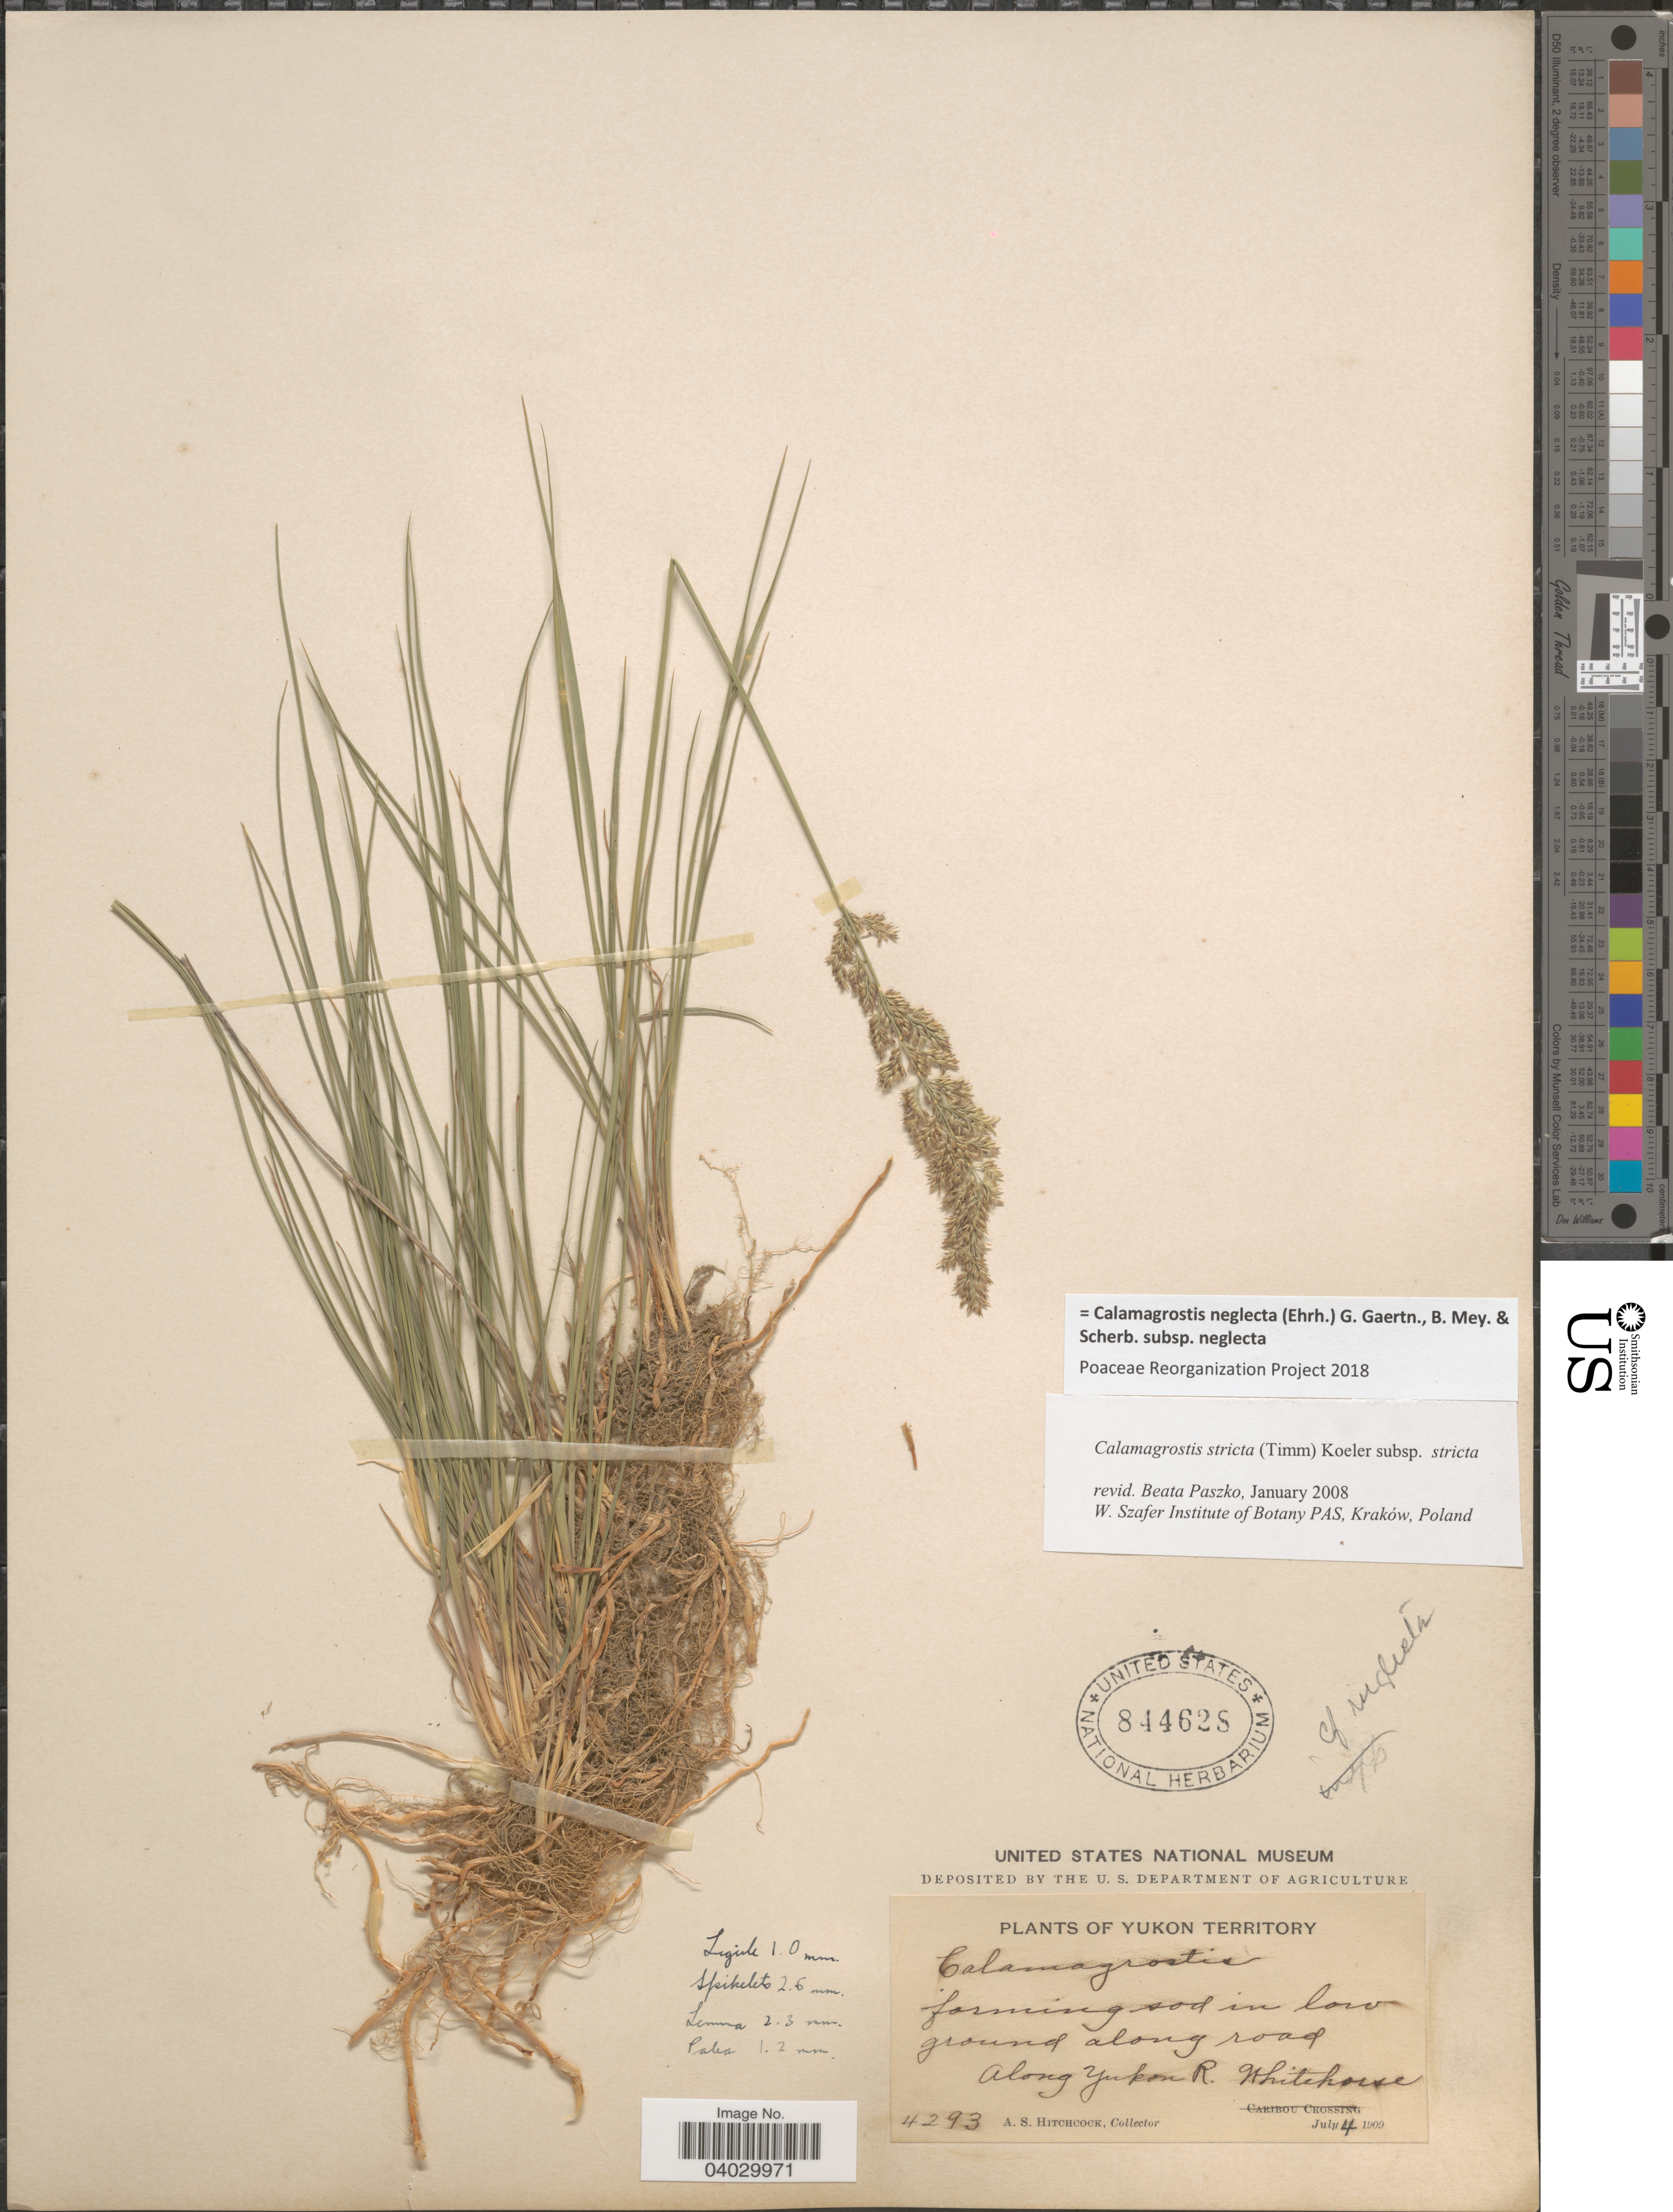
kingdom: Plantae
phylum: Tracheophyta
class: Liliopsida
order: Poales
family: Poaceae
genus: Calamagrostis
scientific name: Calamagrostis neglecta subsp. neglecta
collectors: A. S. Hitchcock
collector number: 4293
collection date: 1909-07-04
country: Canada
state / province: Yukon Territory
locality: Forming sod in low ground along road. Along Yukon R. Whitehouse.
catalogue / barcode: US 844628